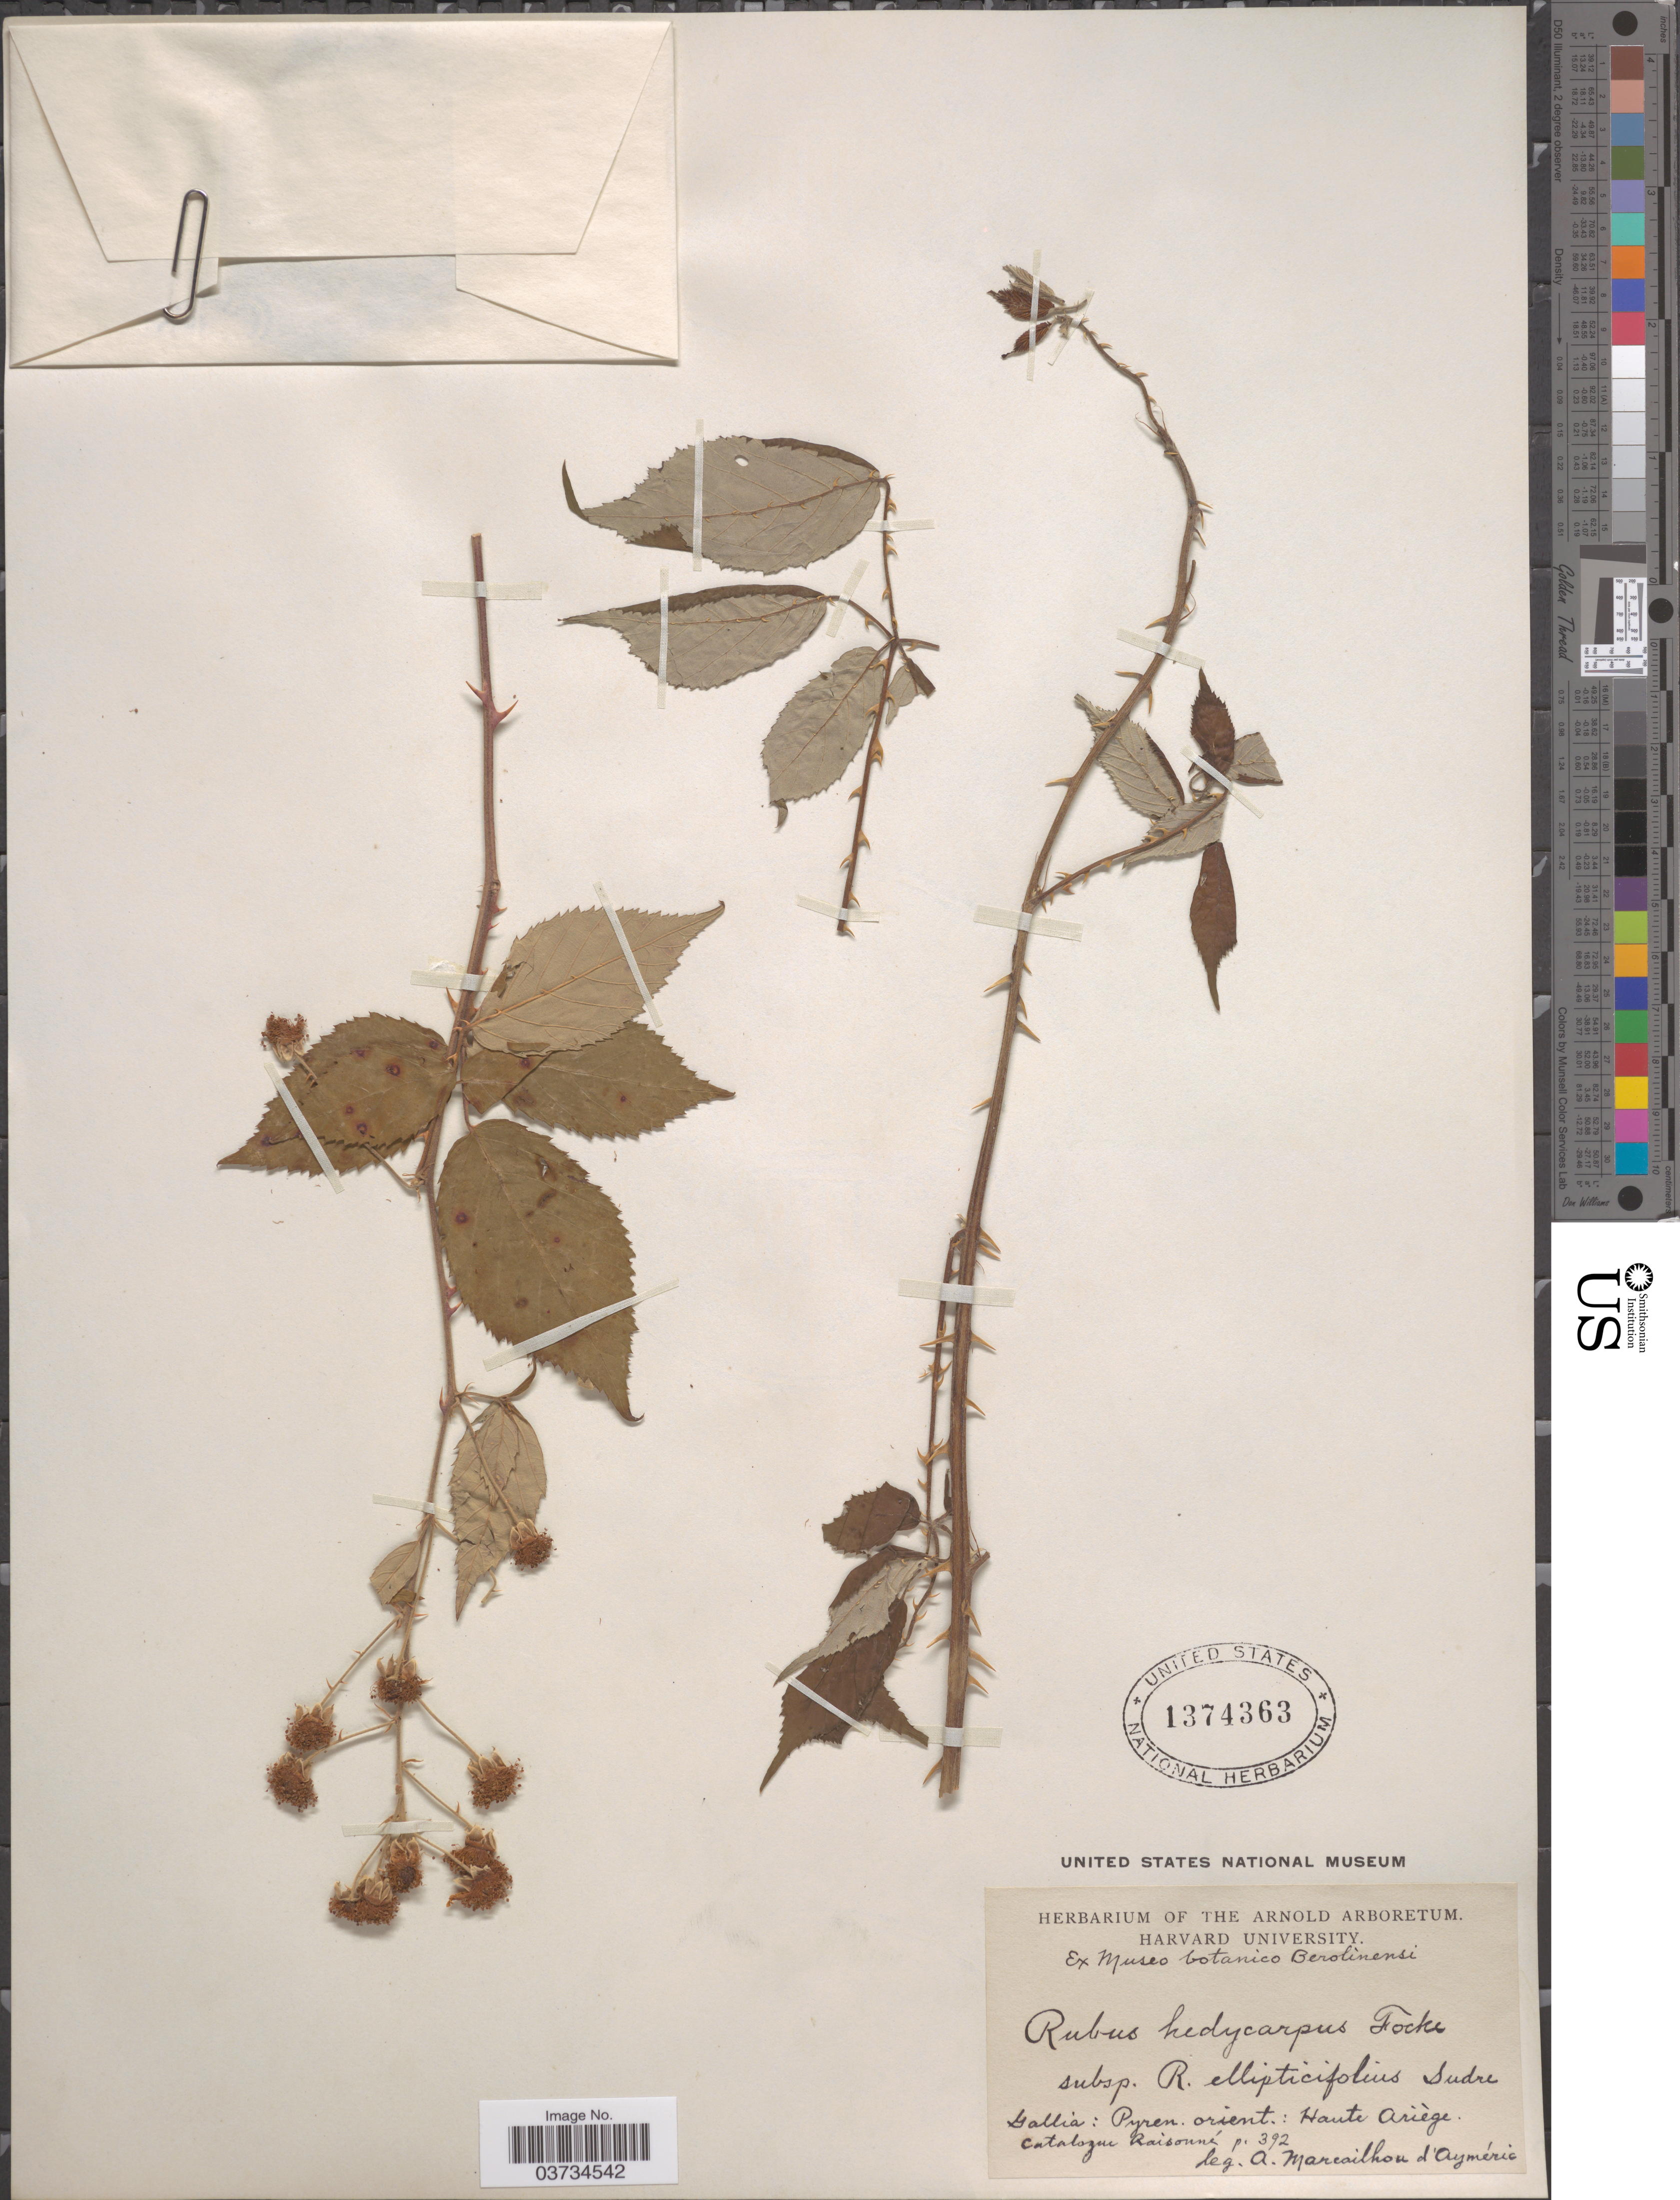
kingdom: Plantae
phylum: Tracheophyta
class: Magnoliopsida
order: Rosales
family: Rosaceae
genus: Rubus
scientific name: Rubus hedycarpus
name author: Focke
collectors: A. Marcailhou d'Aymeric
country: France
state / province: Occitanie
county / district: Ariège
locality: Gallia: Pyren. orient.: Haute Ariège.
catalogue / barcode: US 1374363